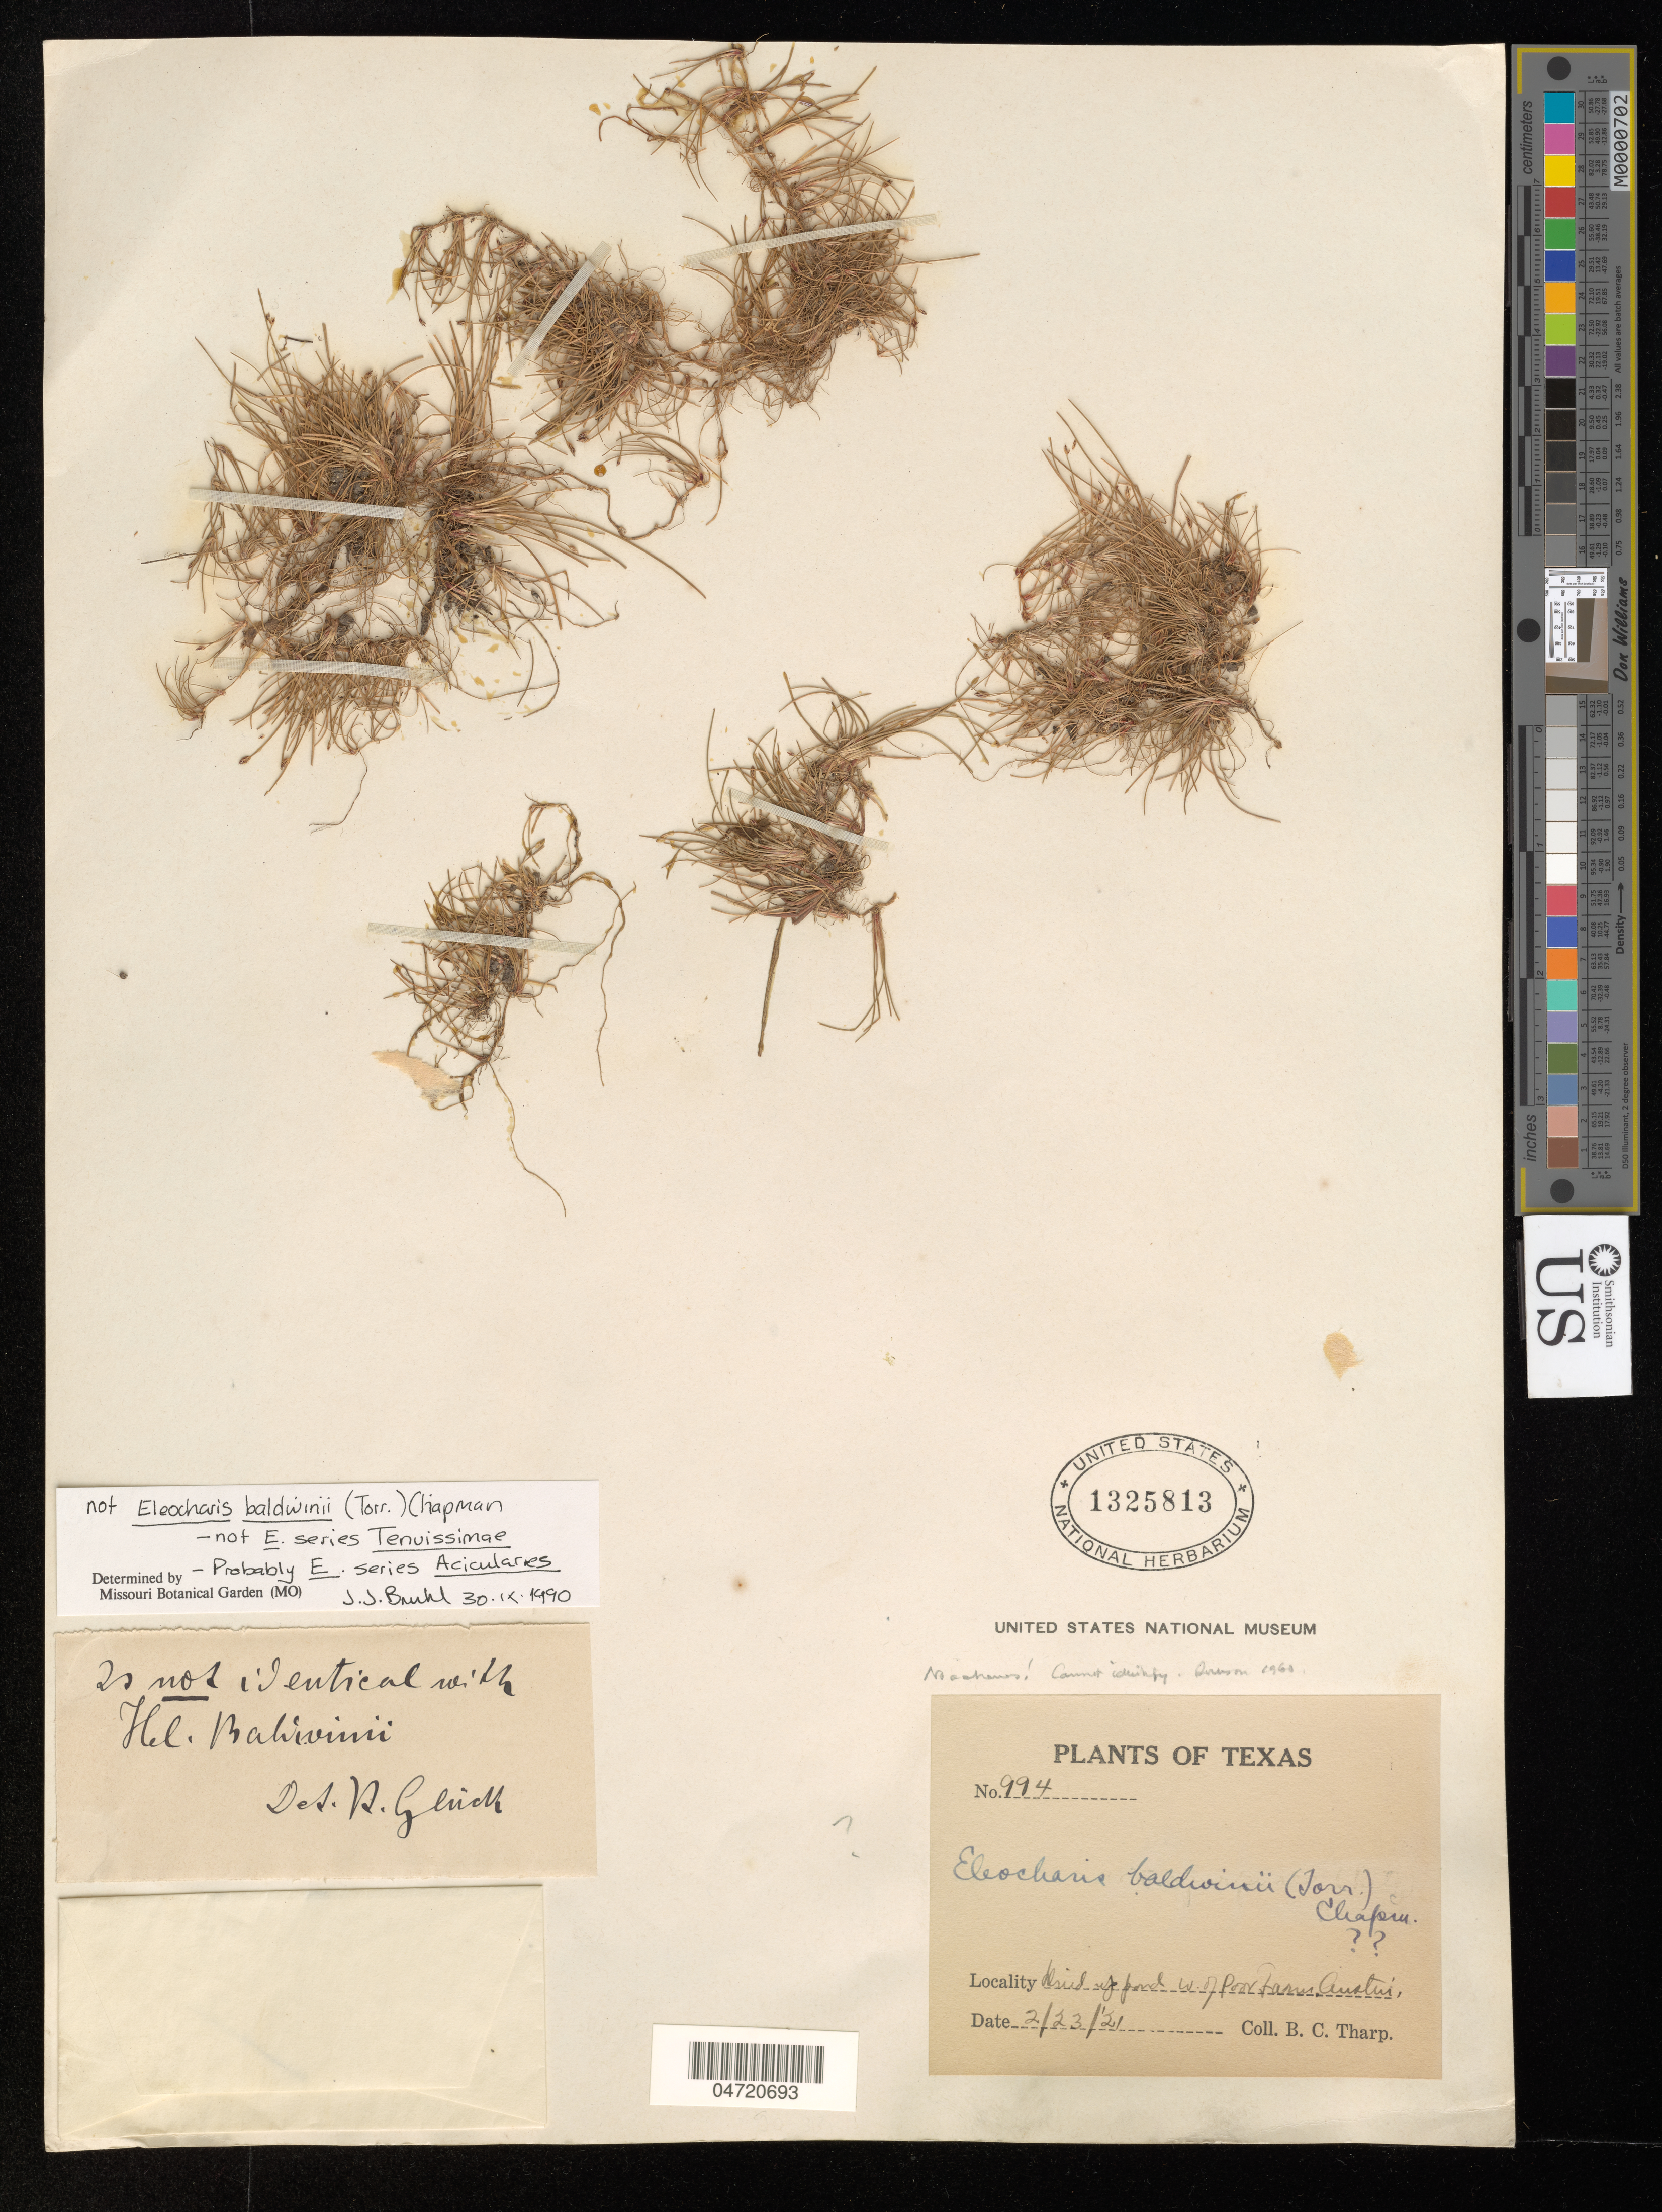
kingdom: Plantae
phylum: Tracheophyta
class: Liliopsida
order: Poales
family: Cyperaceae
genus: Eleocharis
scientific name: Eleocharis baldwinii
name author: (Torr.) Chapm.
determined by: Bruhl, J. J., (NE), University of New England (AUSTRALIA)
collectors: B. C. Tharp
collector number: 994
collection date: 1921-02-23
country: United States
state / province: Texas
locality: Austin, dried up pond W of poor farm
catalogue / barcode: US 1325813